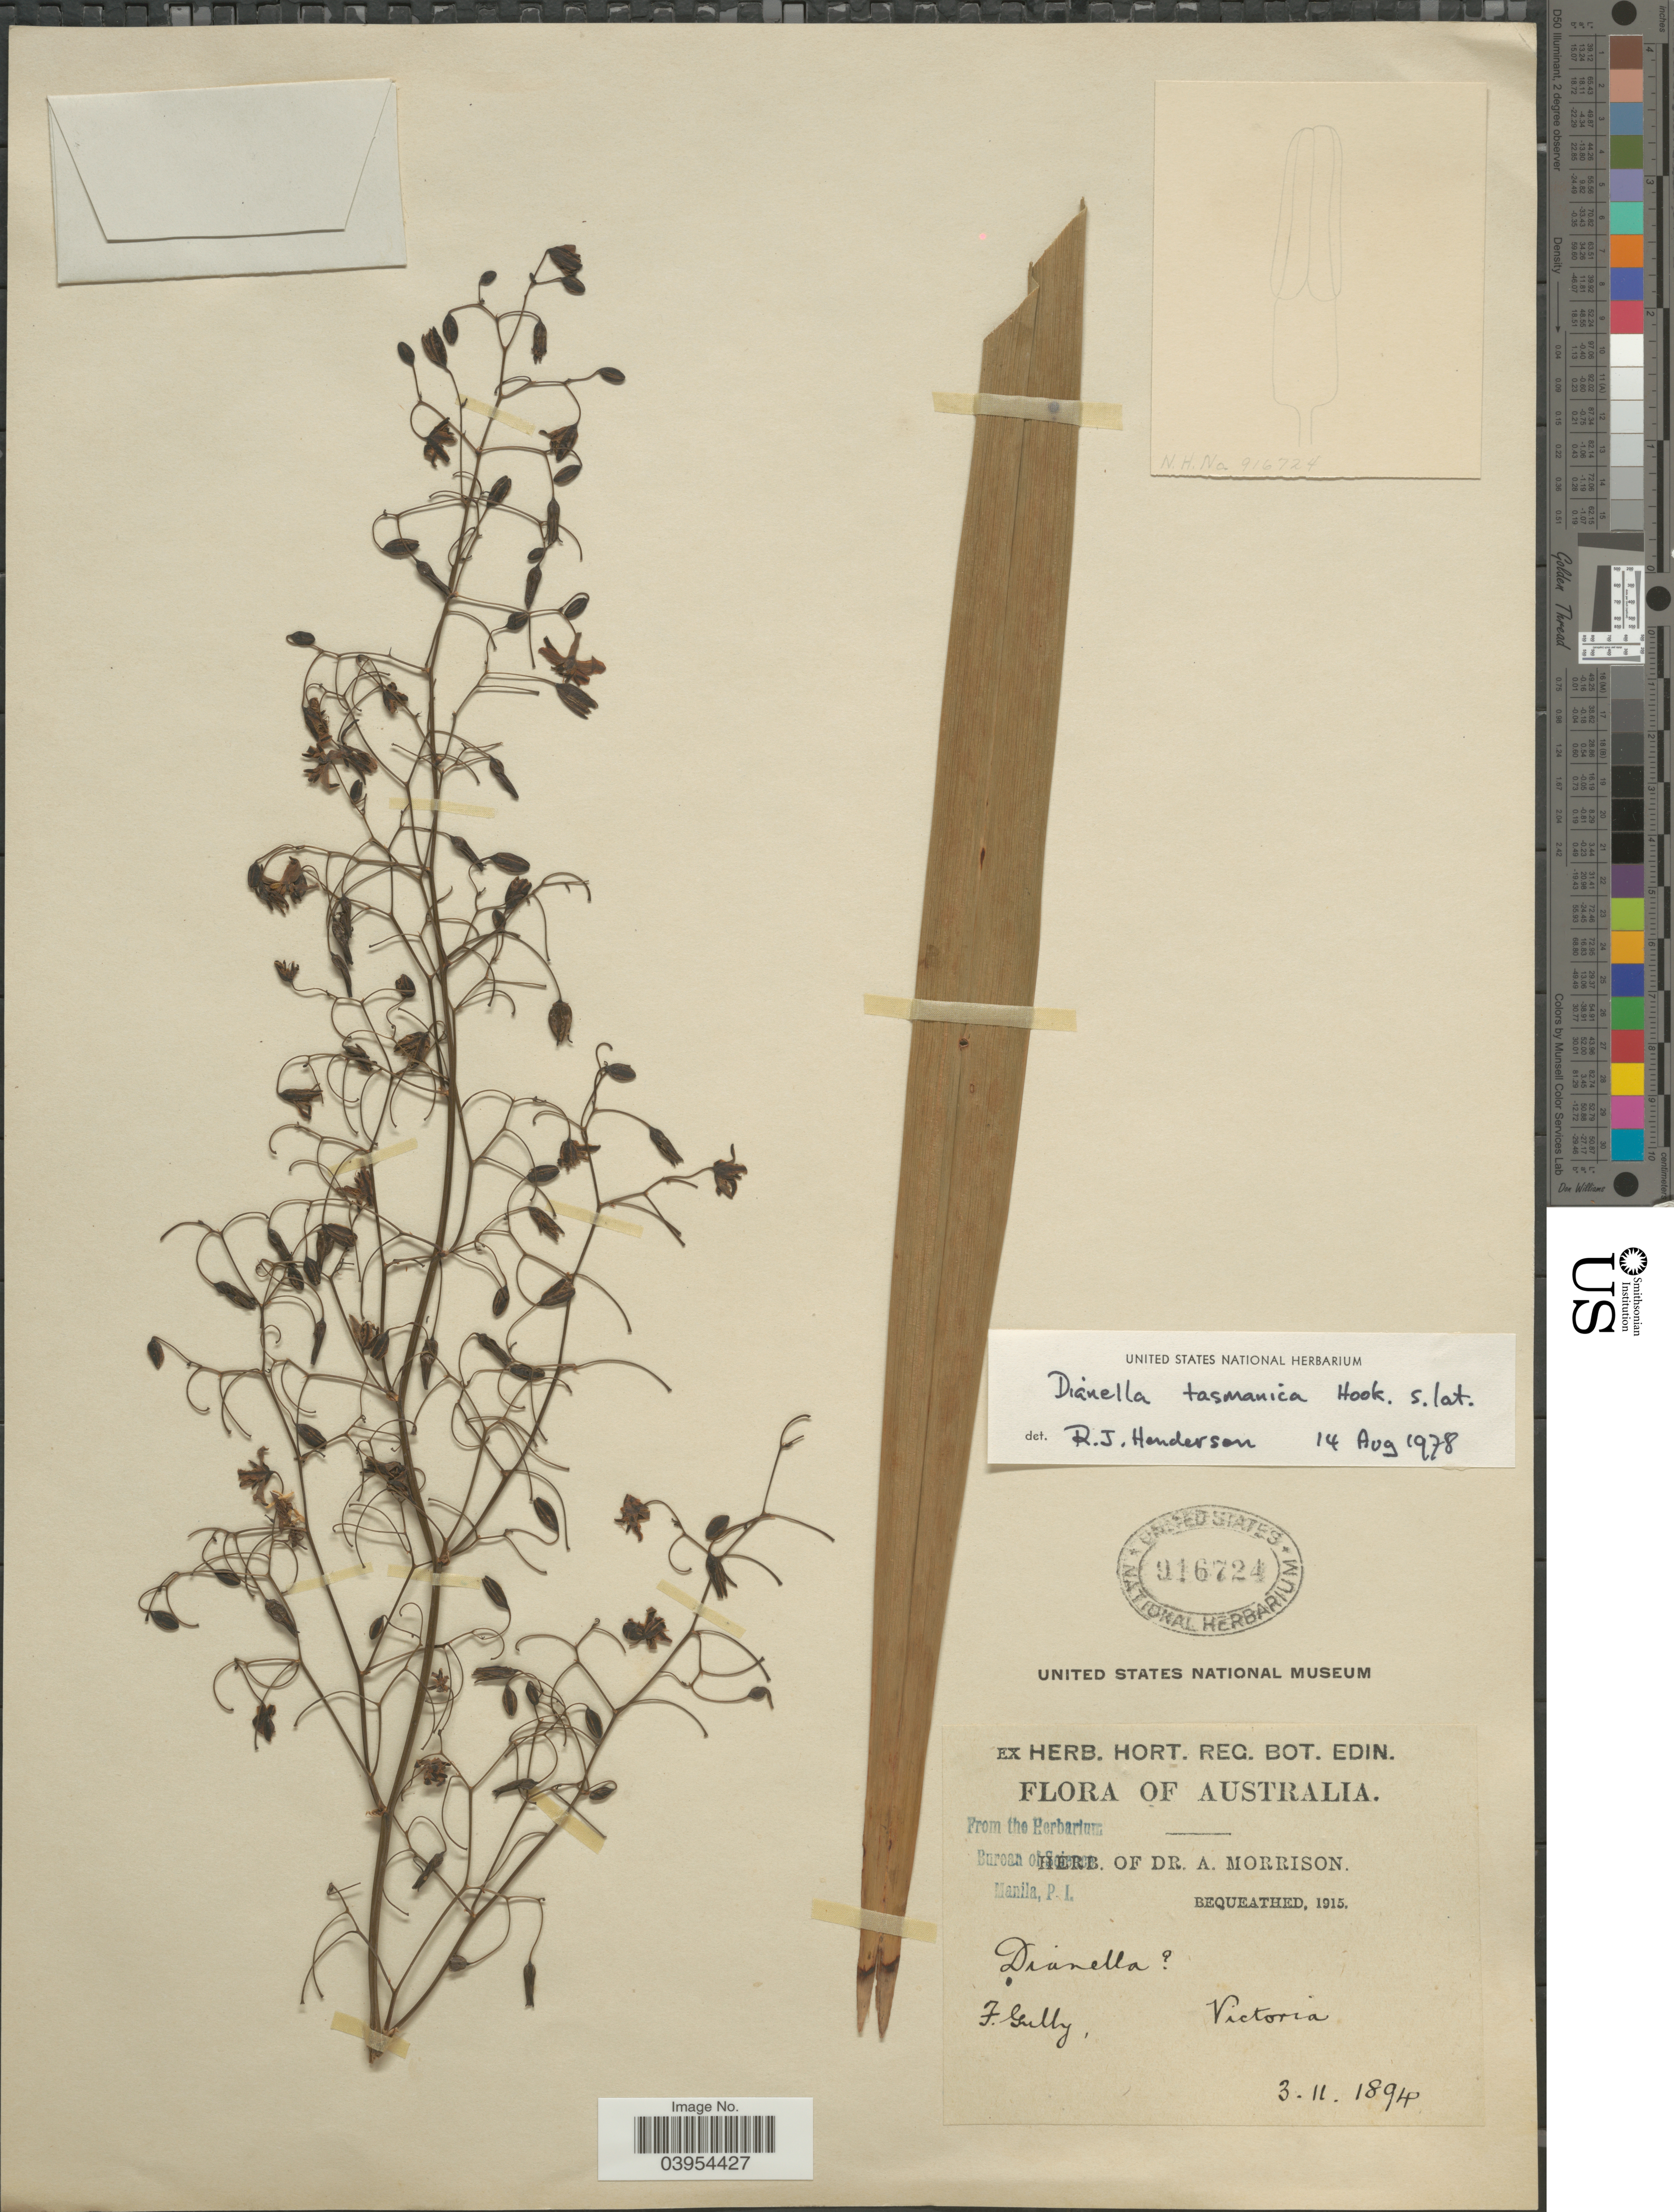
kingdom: Plantae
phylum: Tracheophyta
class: Liliopsida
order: Asparagales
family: Asphodelaceae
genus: Dianella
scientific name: Dianella tasmanica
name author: Hook. f.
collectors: F. Gully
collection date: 1894-11-03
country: Australia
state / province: Victoria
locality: Victoria.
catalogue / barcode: US 916724